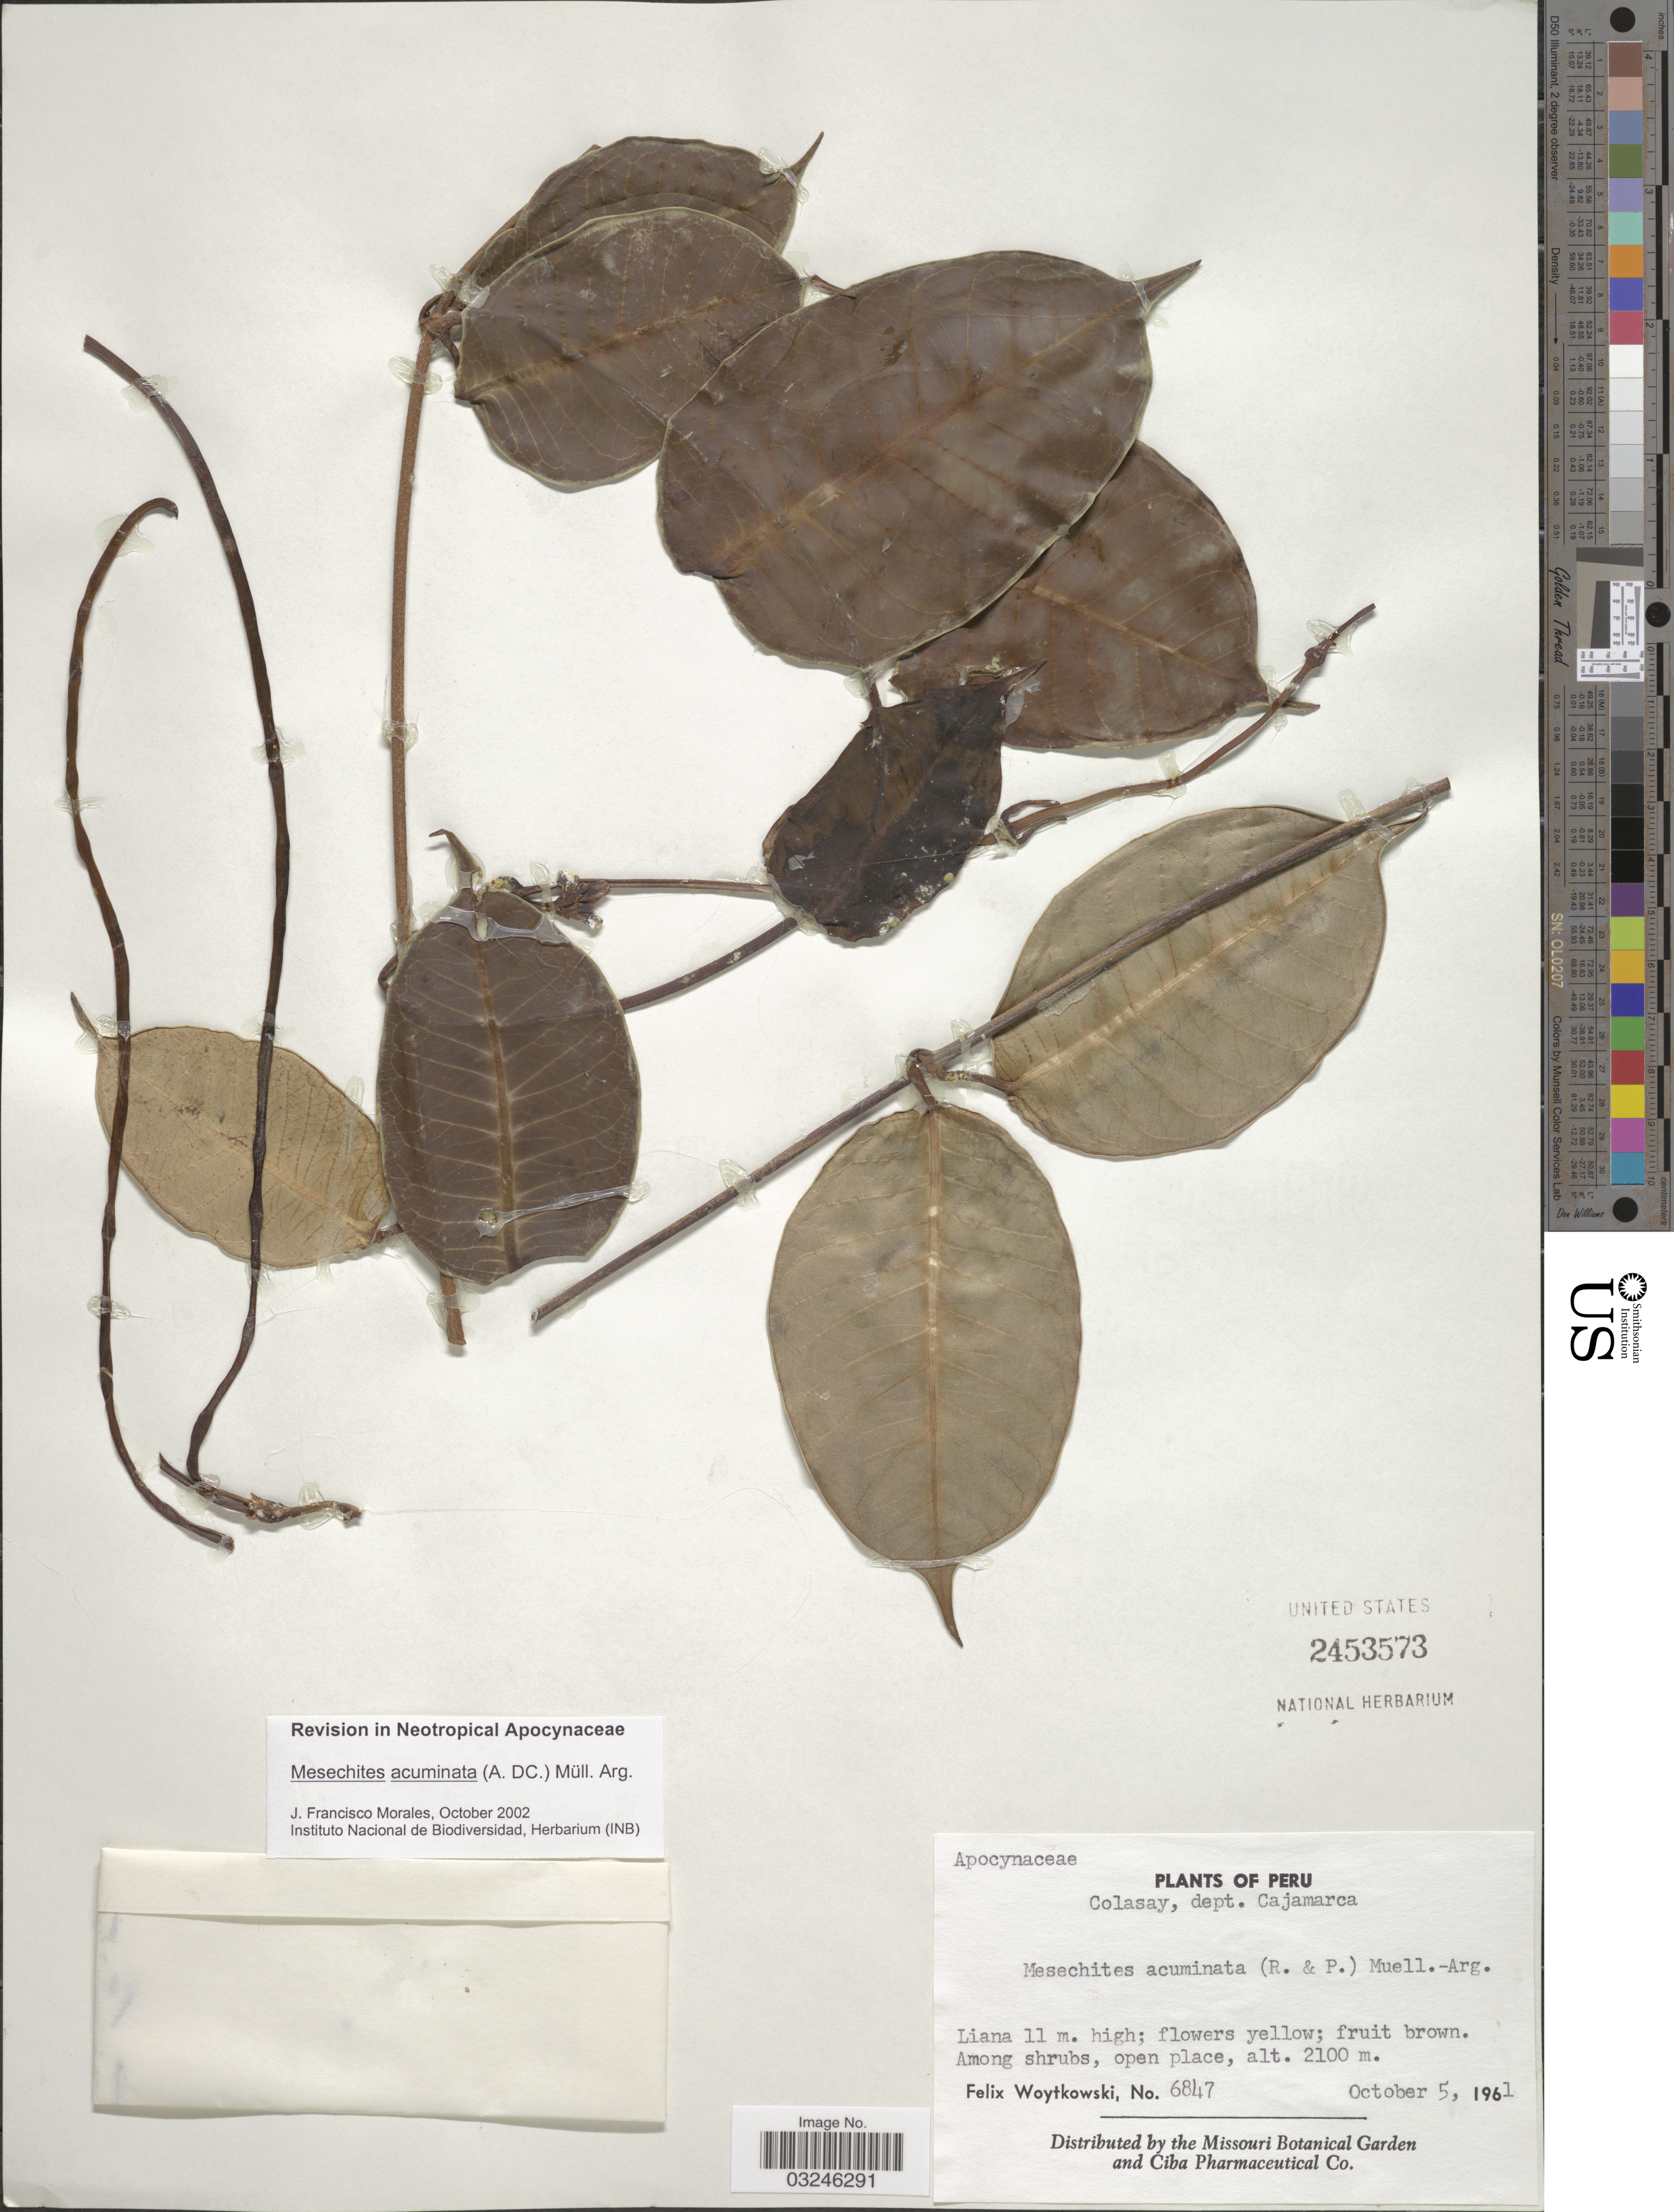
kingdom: Plantae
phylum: Tracheophyta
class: Magnoliopsida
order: Gentianales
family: Apocynaceae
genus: Mesechites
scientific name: Mesechites acuminatus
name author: (Ruiz & Pav.) Müll. Arg.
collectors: F. Woytkowski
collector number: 6847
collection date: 1961-10-05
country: Peru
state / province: Cajamarca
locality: Colasay, dept. Cajamarca.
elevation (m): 2100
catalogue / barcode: US 2453573